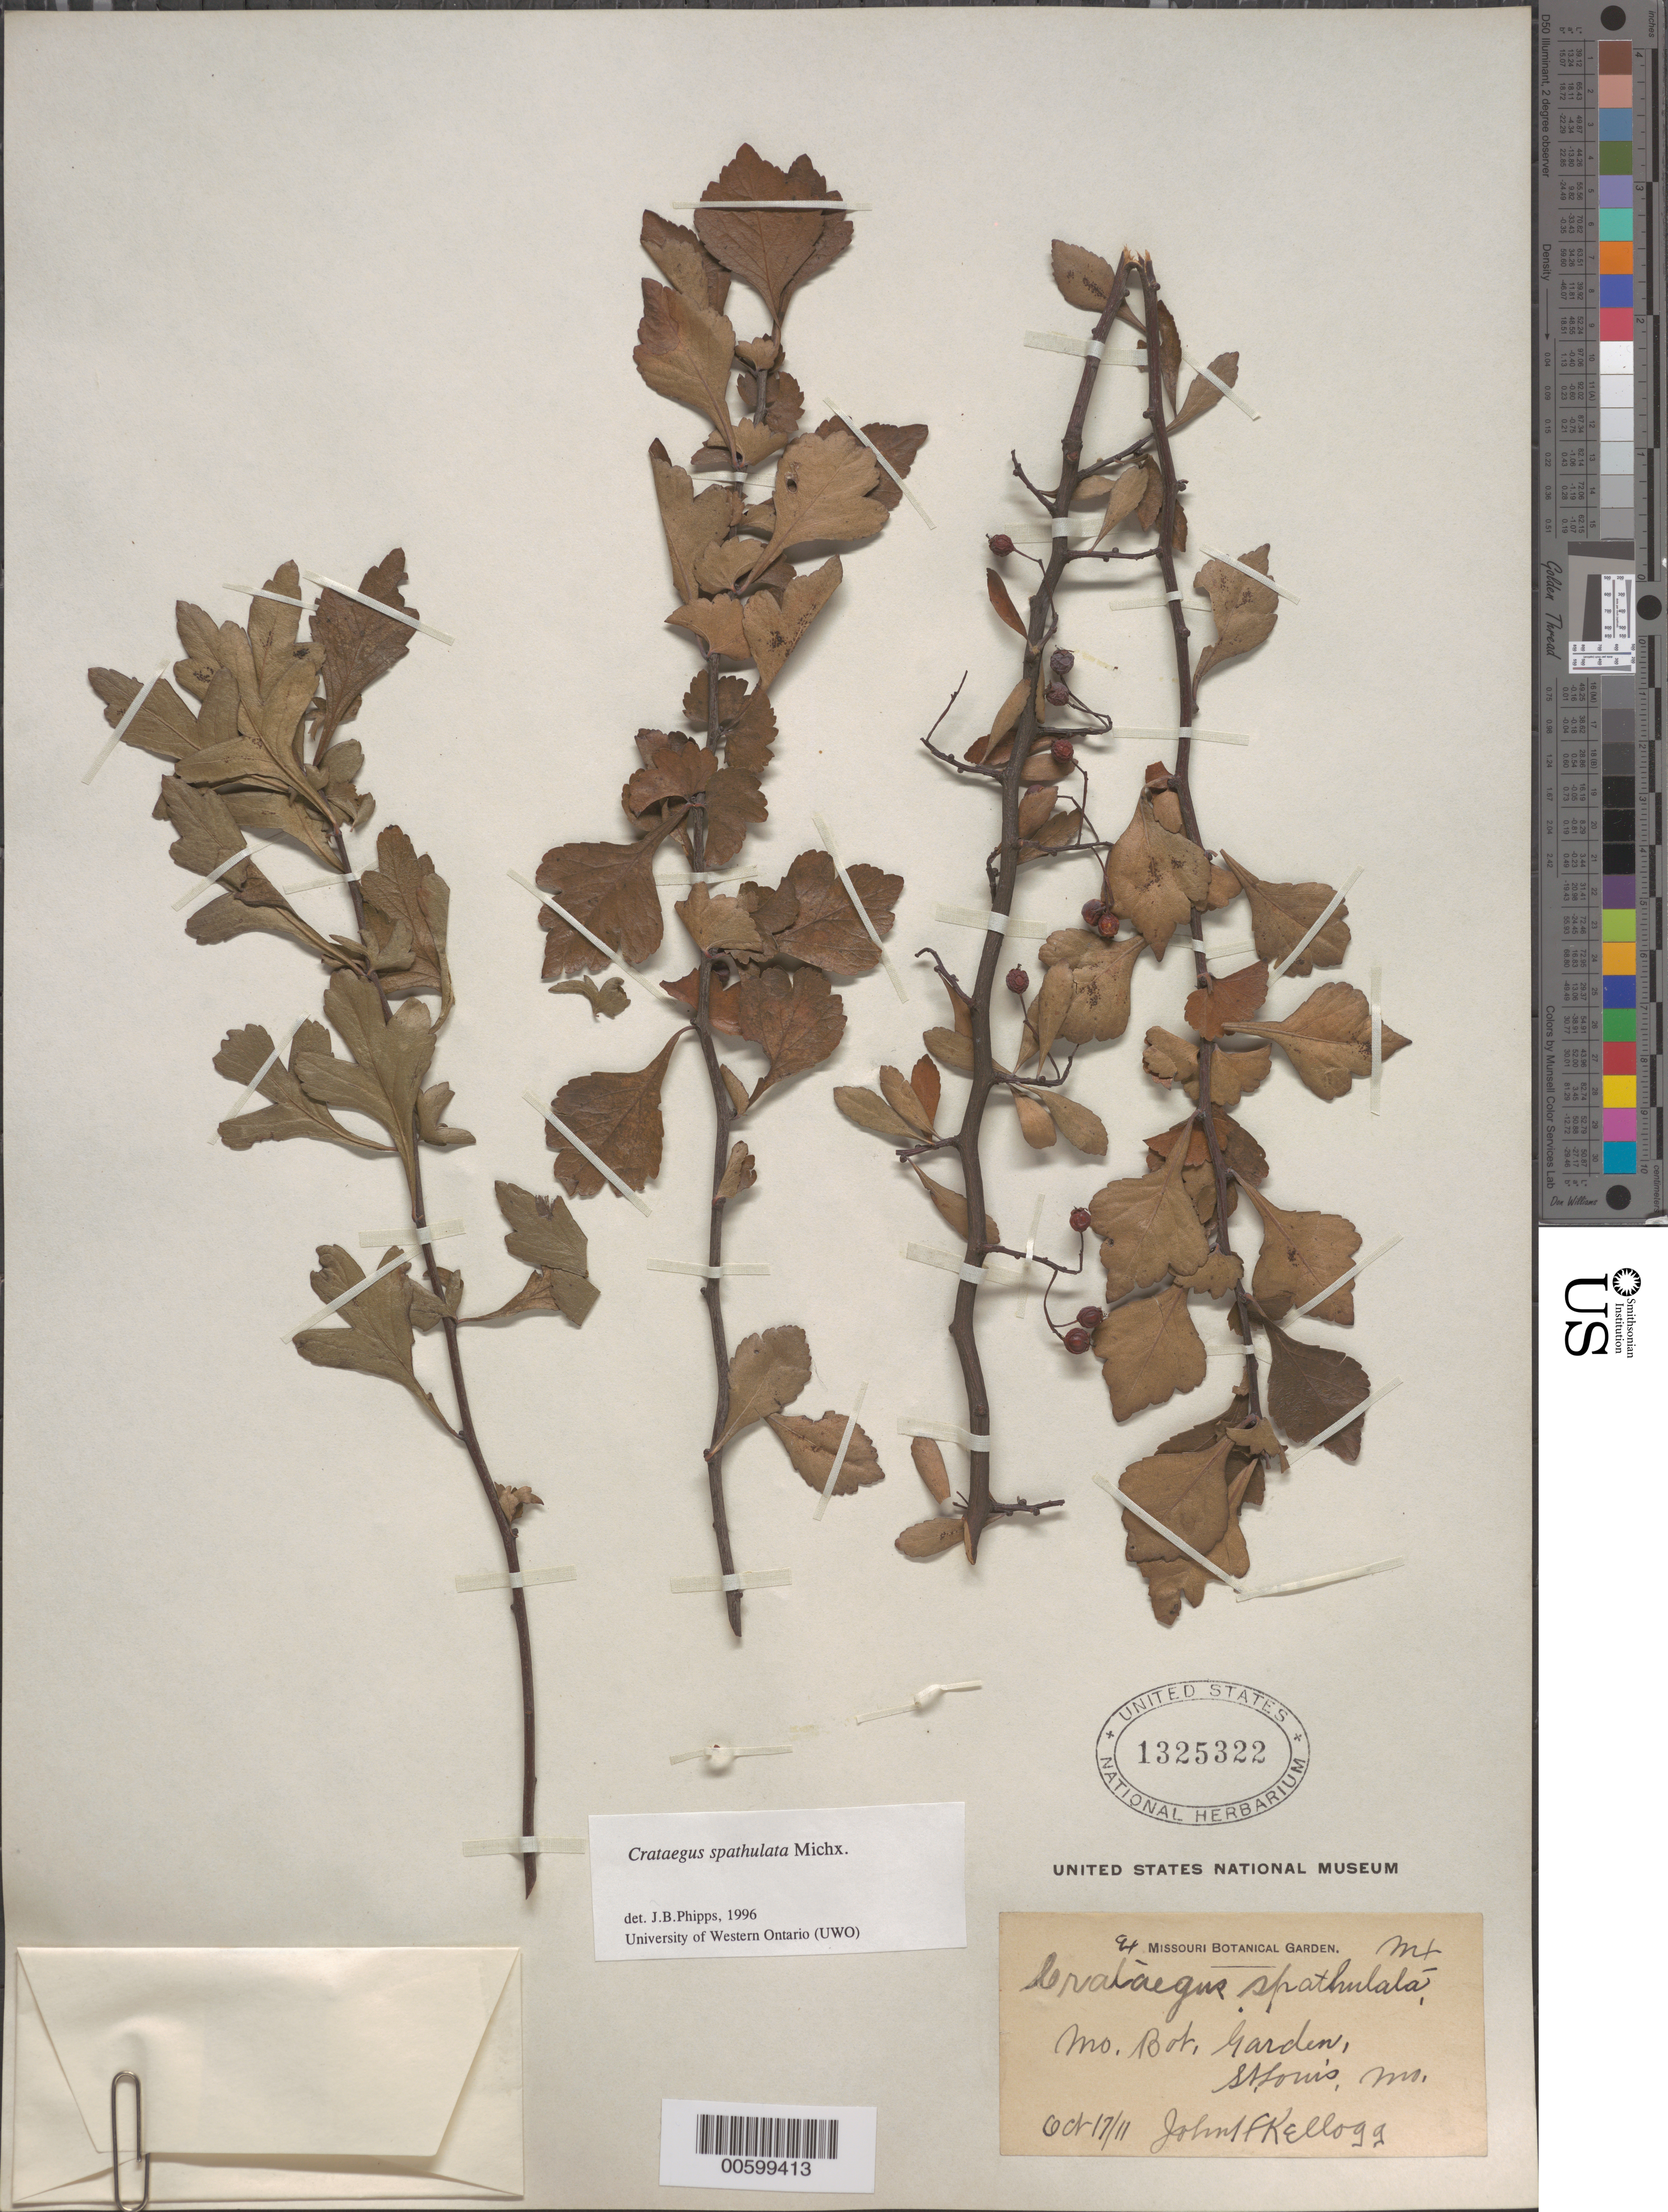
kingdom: Plantae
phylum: Tracheophyta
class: Magnoliopsida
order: Rosales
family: Rosaceae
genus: Crataegus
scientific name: Crataegus spathulata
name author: Michx.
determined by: Phipps, James B., (UWO), University of Western Ontario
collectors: J. F. Kellogg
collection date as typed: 17 Oct 1911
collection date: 1911-10-17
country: United States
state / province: Missouri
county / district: Saint Louis City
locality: Mo. Bot. Gard., St. Louis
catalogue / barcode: US 1325322